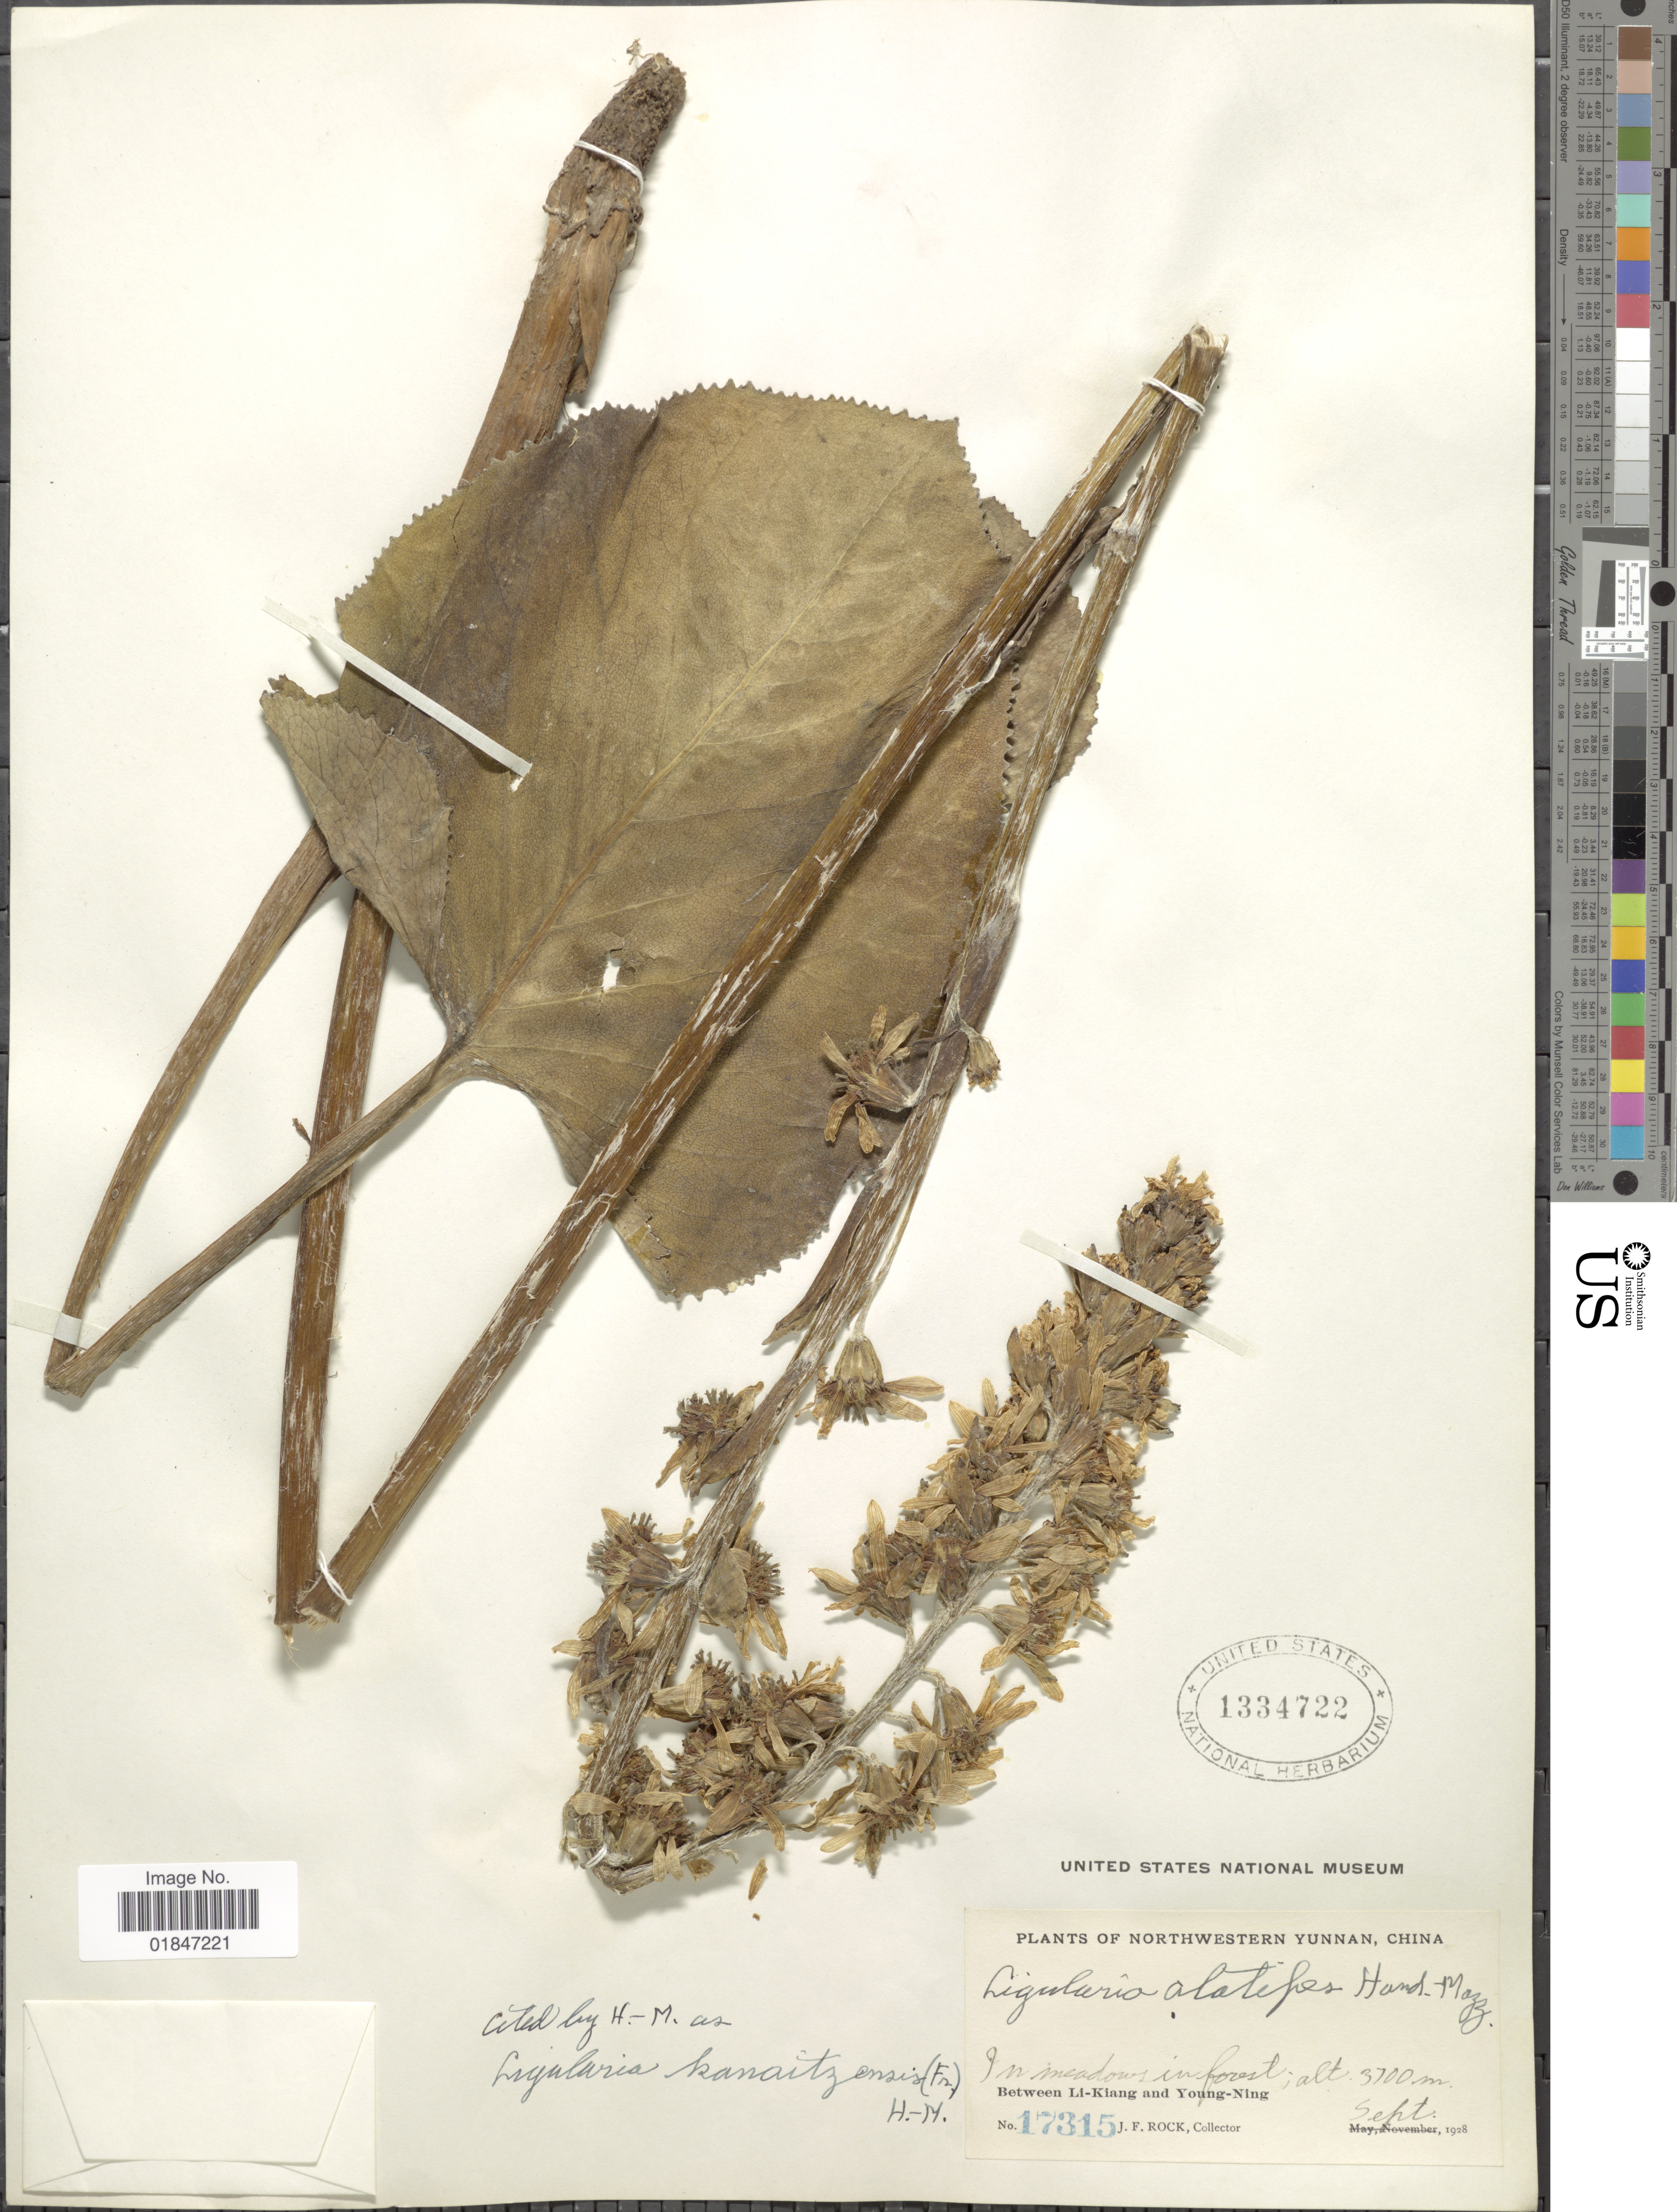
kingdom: Plantae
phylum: Tracheophyta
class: Magnoliopsida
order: Asterales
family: Asteraceae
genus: Ligularia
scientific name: Ligularia kanaitzensis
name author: (Franch.) Hand.-Mazz.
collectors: J. Rock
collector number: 17315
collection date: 1928-09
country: China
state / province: Yunnan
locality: Northwestern Yunnan, China. Between Ki-Kiang and Young -Ning.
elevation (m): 3700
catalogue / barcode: US 1334722